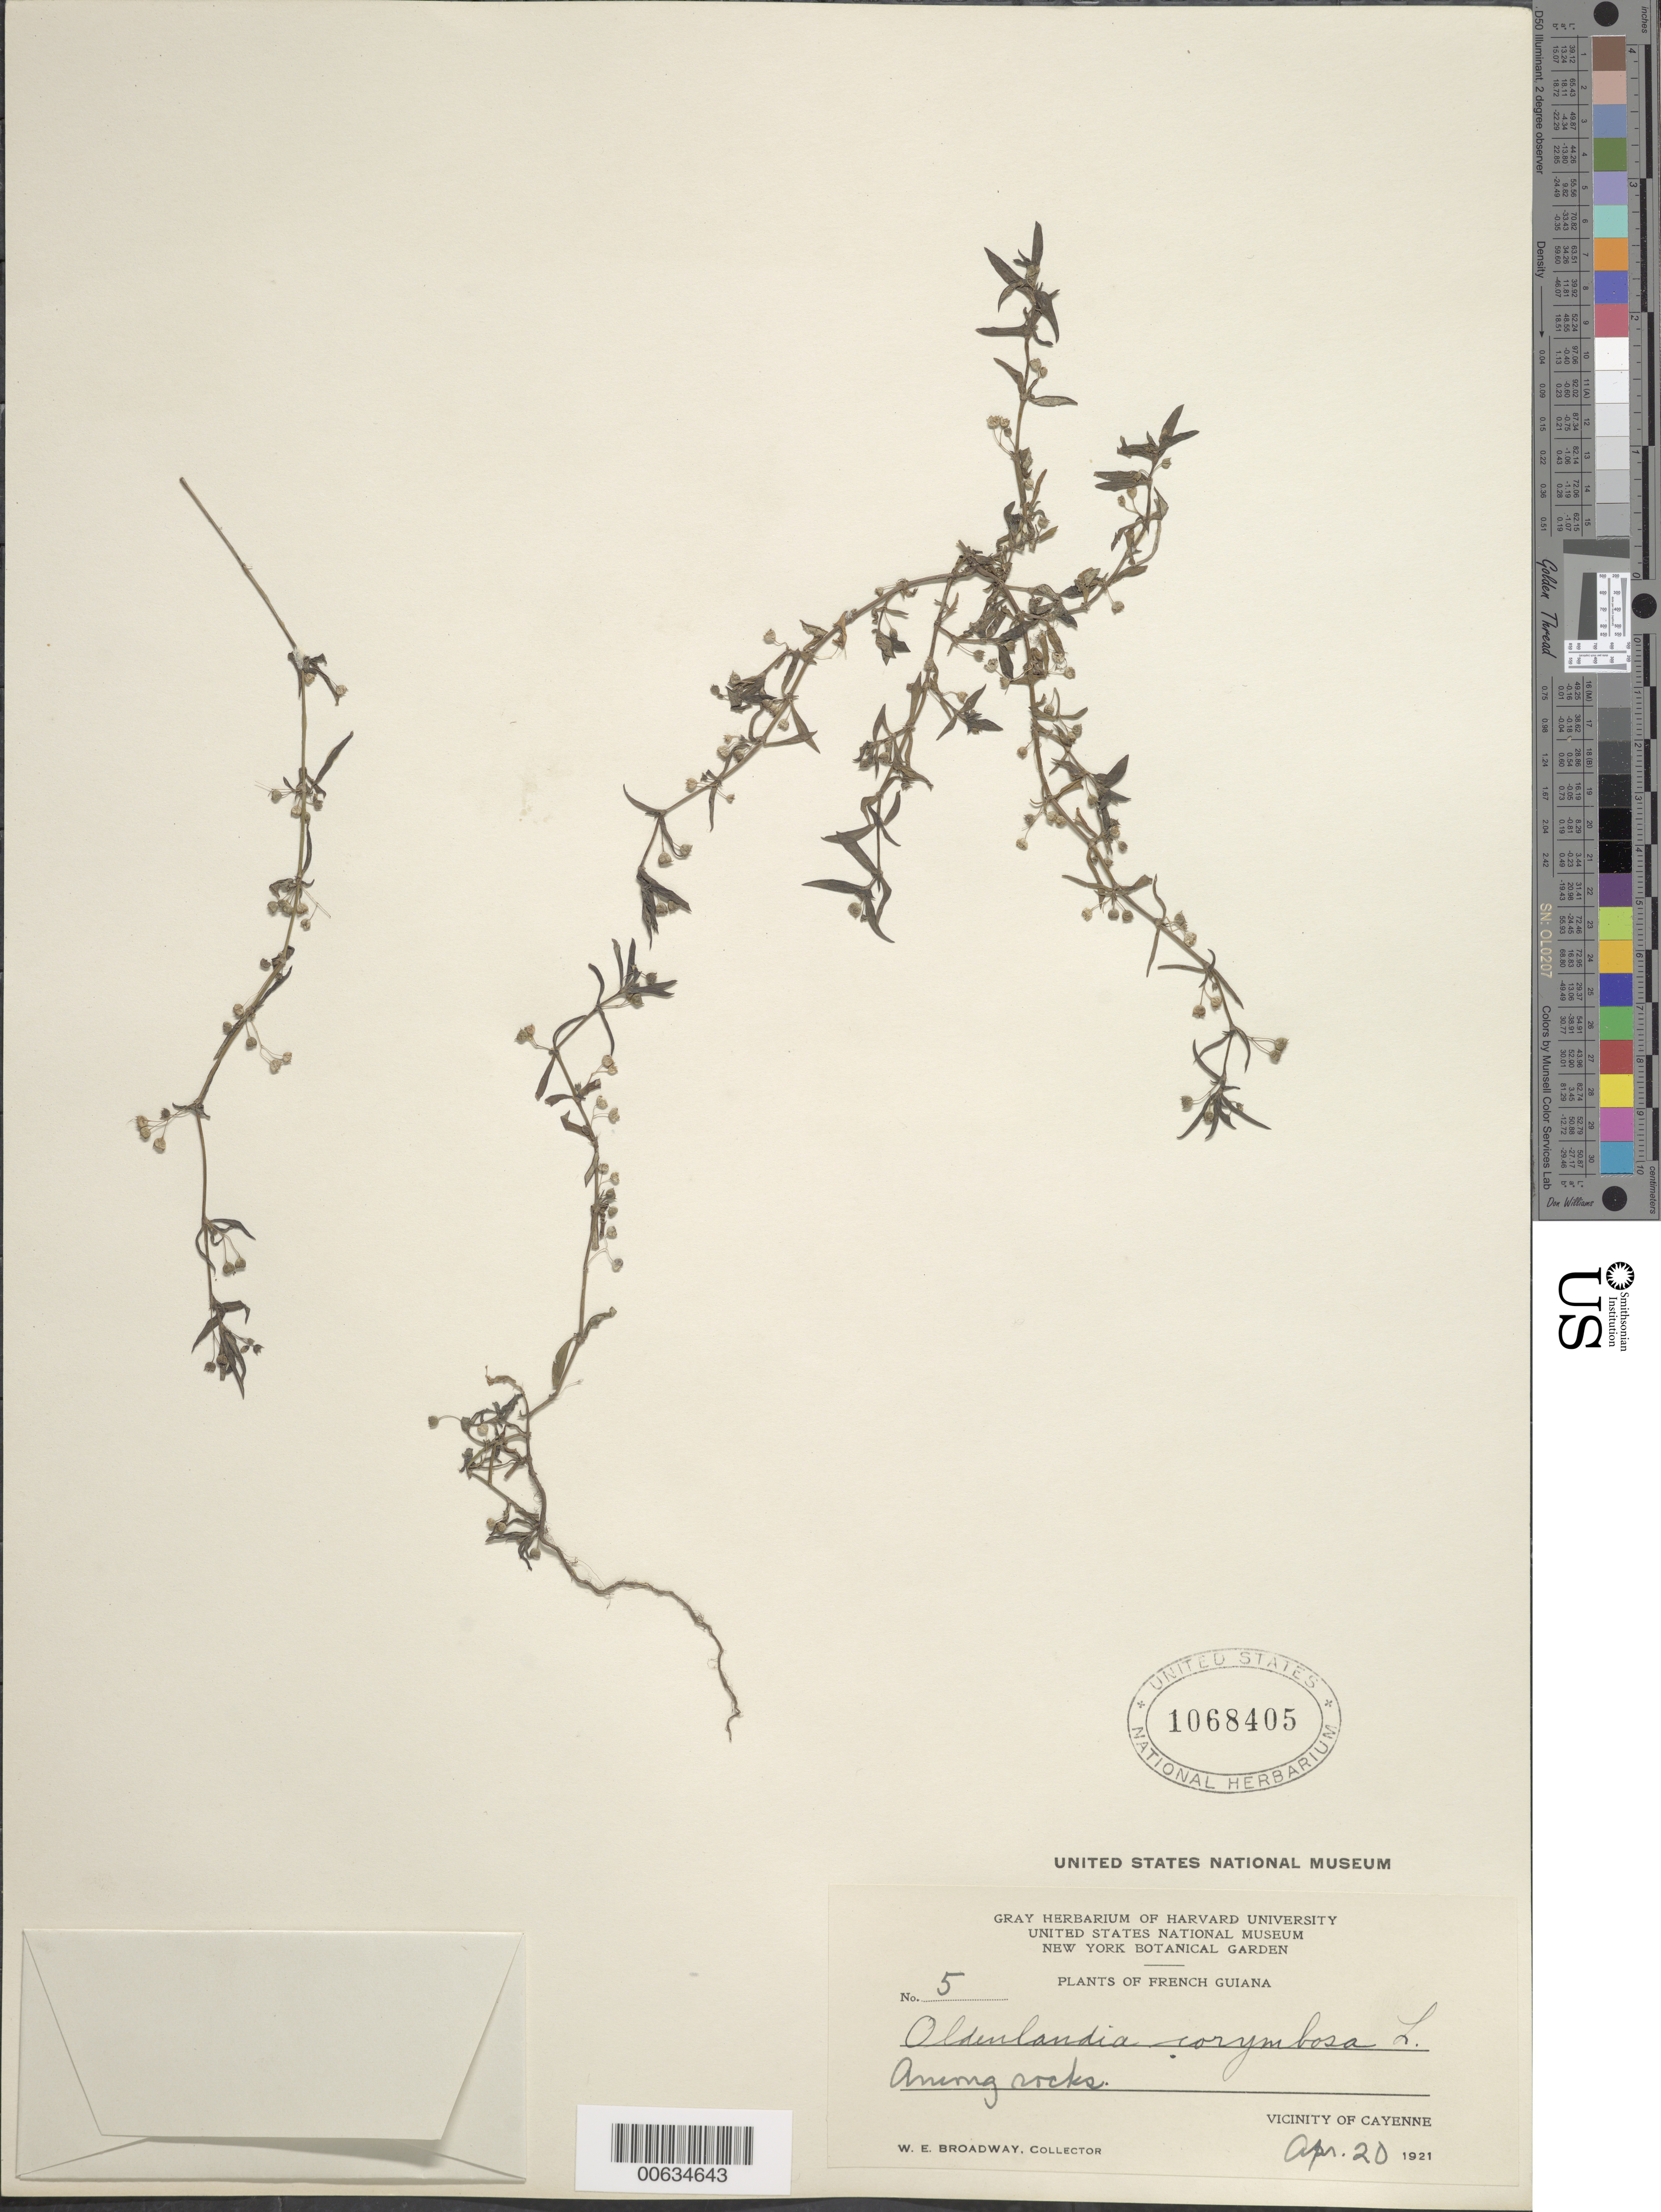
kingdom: Plantae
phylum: Tracheophyta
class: Magnoliopsida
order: Gentianales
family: Rubiaceae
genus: Oldenlandia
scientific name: Oldenlandia corymbosa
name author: L.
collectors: W. E. Broadway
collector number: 5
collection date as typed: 20-Apr-20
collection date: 1920-04-20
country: French Guiana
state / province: Cayenne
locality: Cayenne, vic.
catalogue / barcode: US 1068405